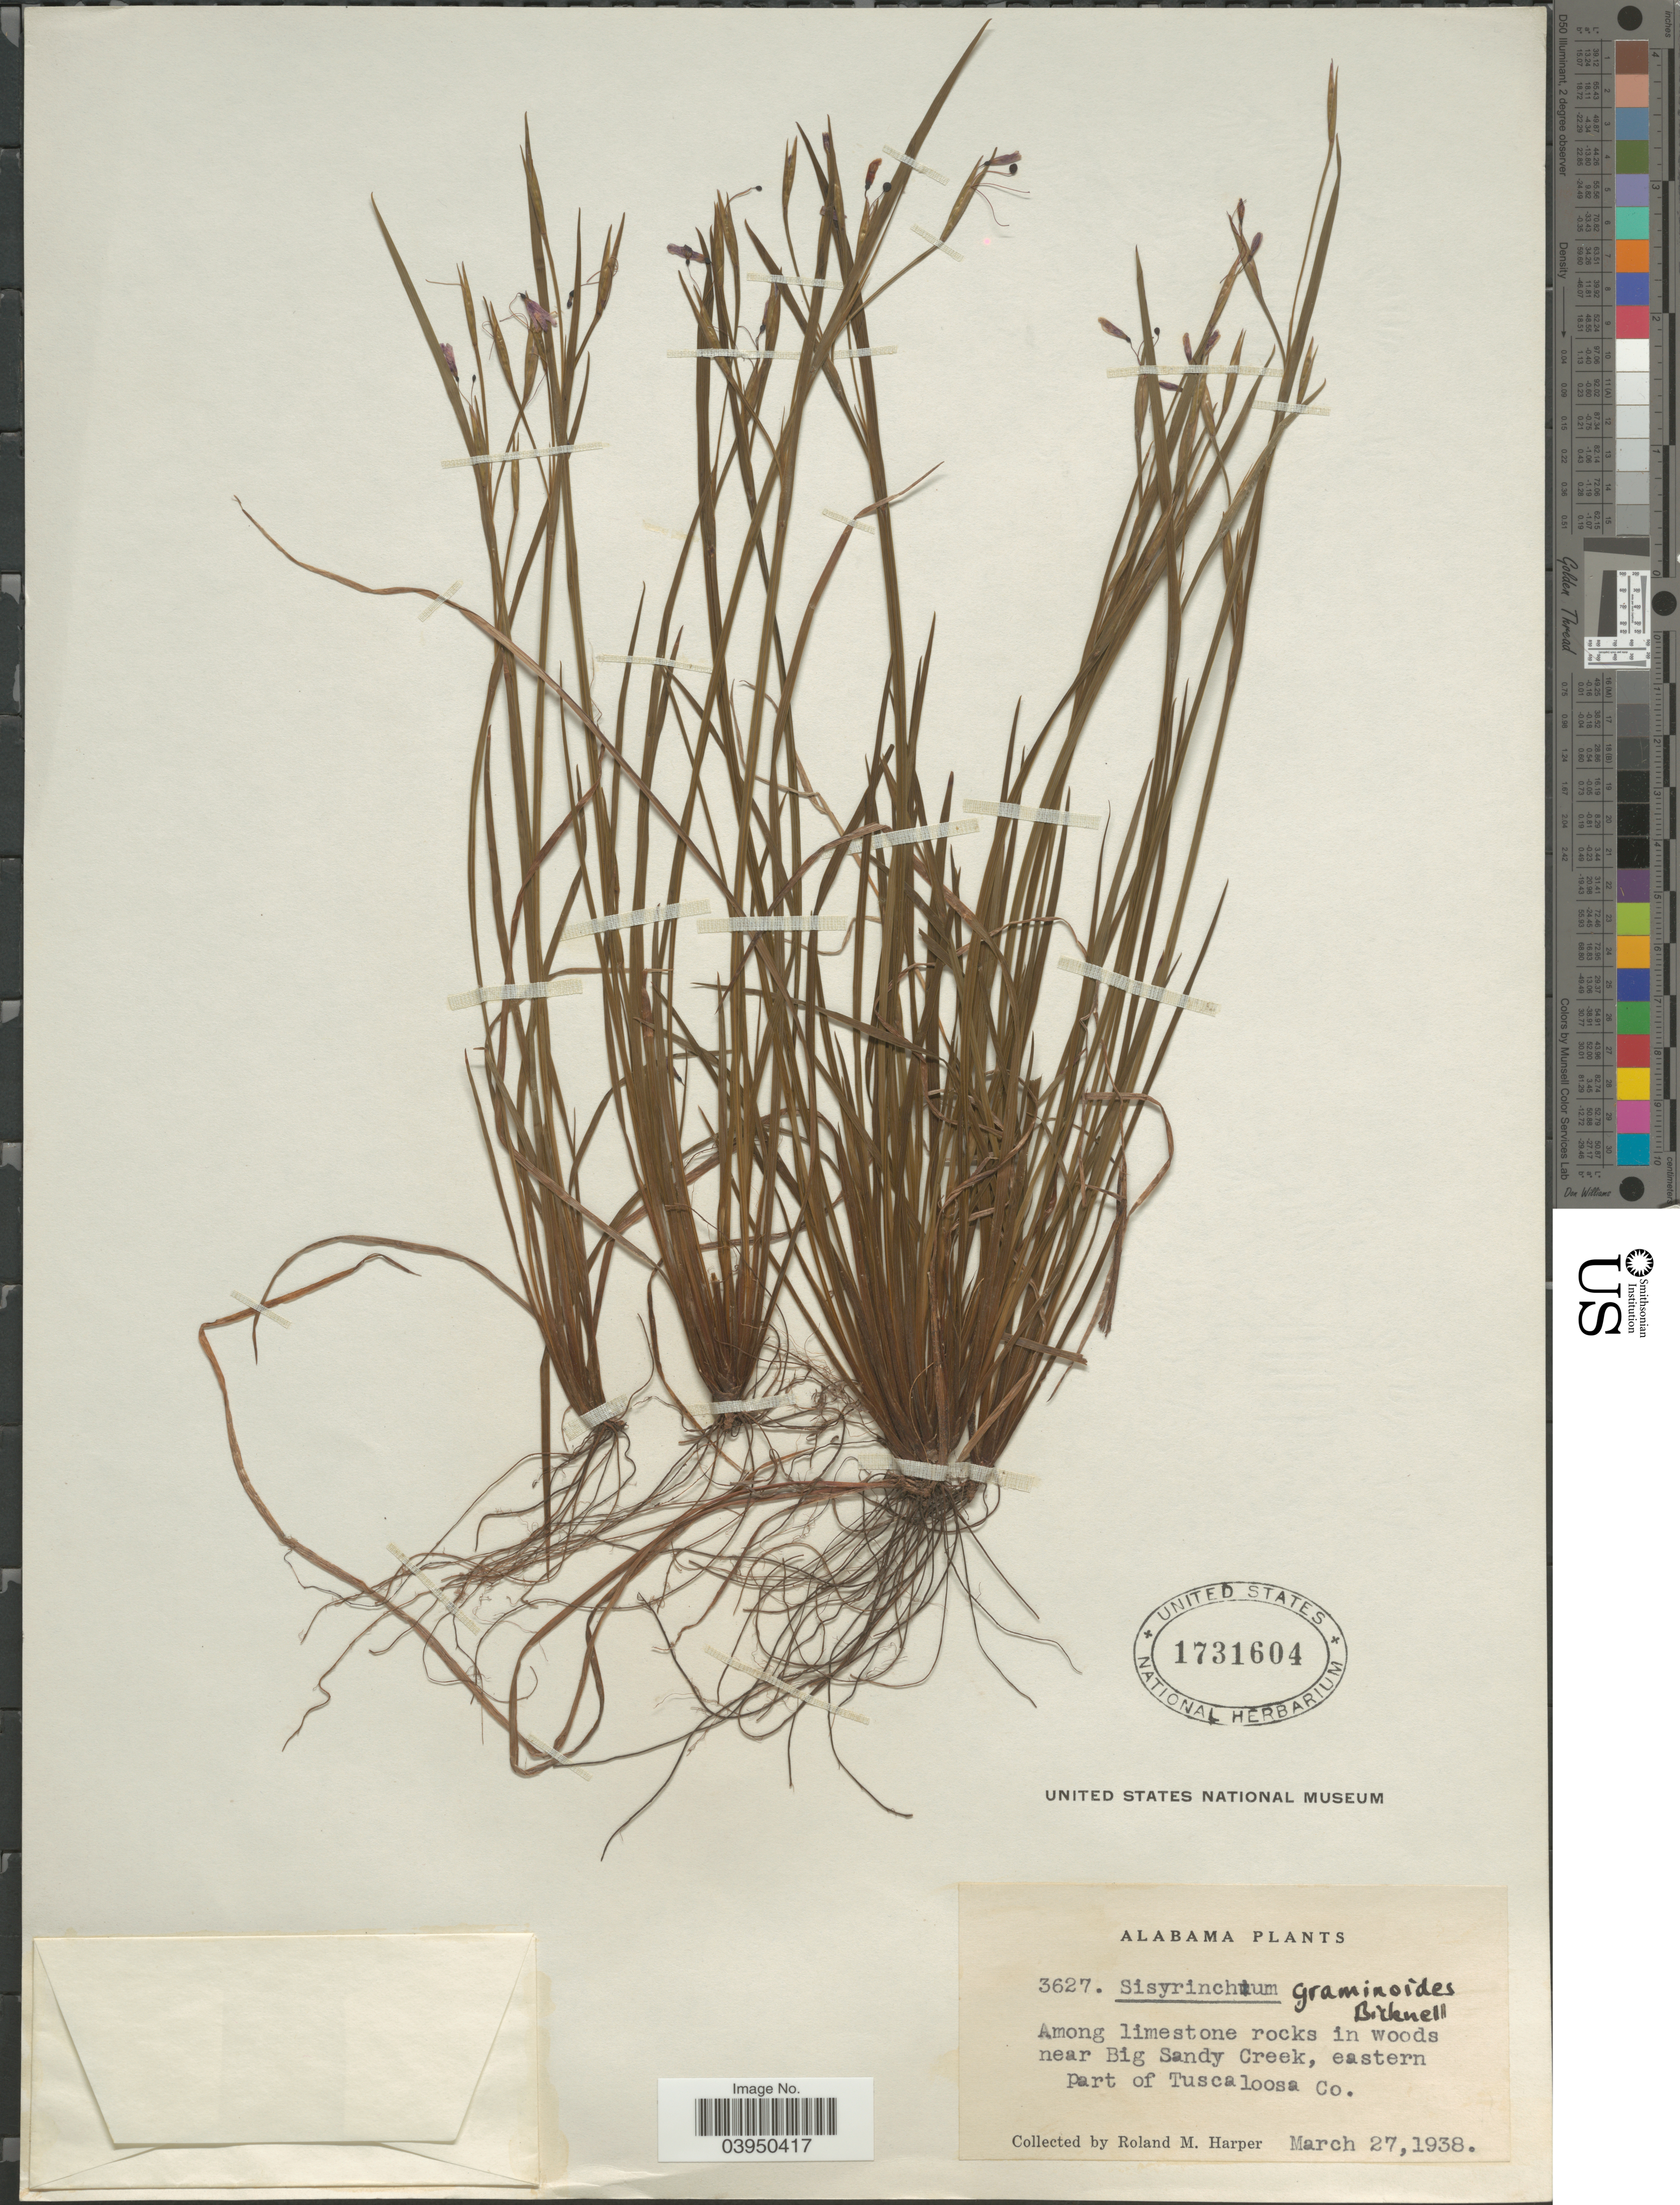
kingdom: Plantae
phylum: Tracheophyta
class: Liliopsida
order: Asparagales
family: Iridaceae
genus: Sisyrinchium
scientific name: Sisyrinchium angustifolium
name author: Mill.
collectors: R. M. Harper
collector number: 3627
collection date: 1938-03-27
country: United States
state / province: Alabama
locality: In woods near Big Sandy Creek, eastern part of Tuscaloosa Co.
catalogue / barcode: US 1731604